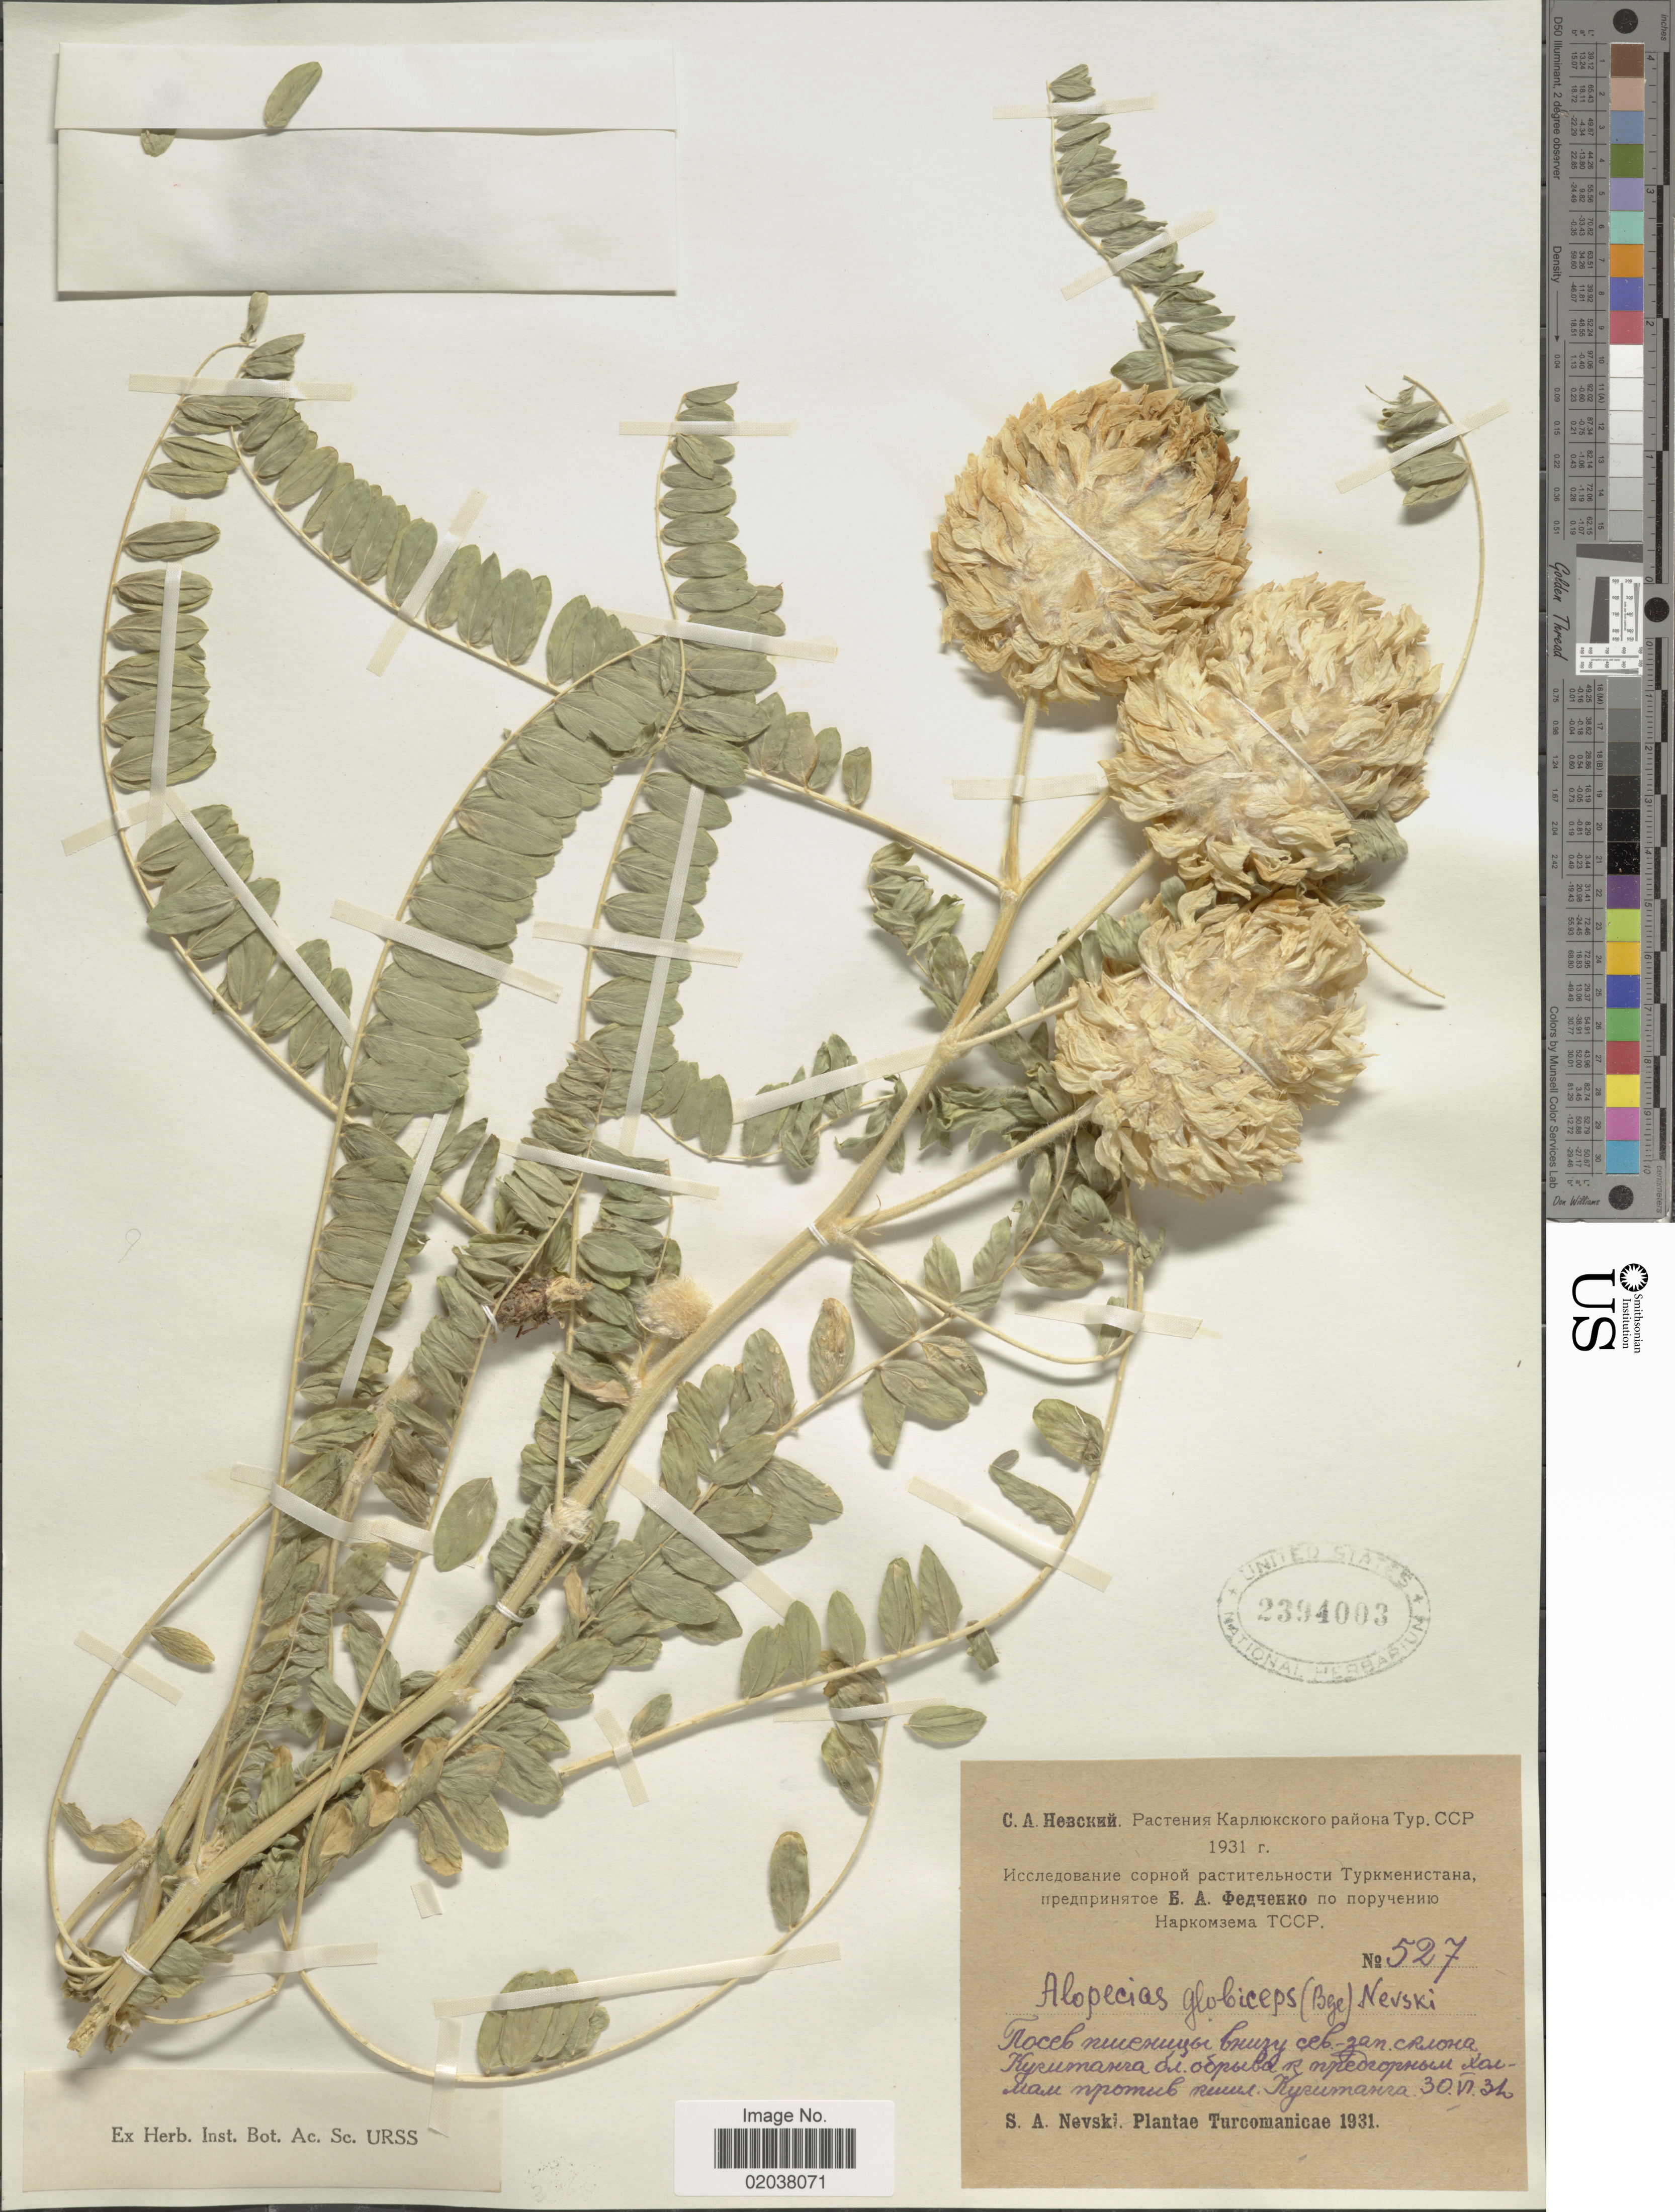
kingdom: Plantae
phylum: Tracheophyta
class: Magnoliopsida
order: Fabales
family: Fabaceae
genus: Astragalus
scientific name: Astragalus globiceps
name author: Bunge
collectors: S. A. Nevski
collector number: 527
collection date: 1931-06-30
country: Turkmenistan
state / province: Lebap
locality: SW slope of Kugitang Mountains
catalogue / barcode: US 2394003